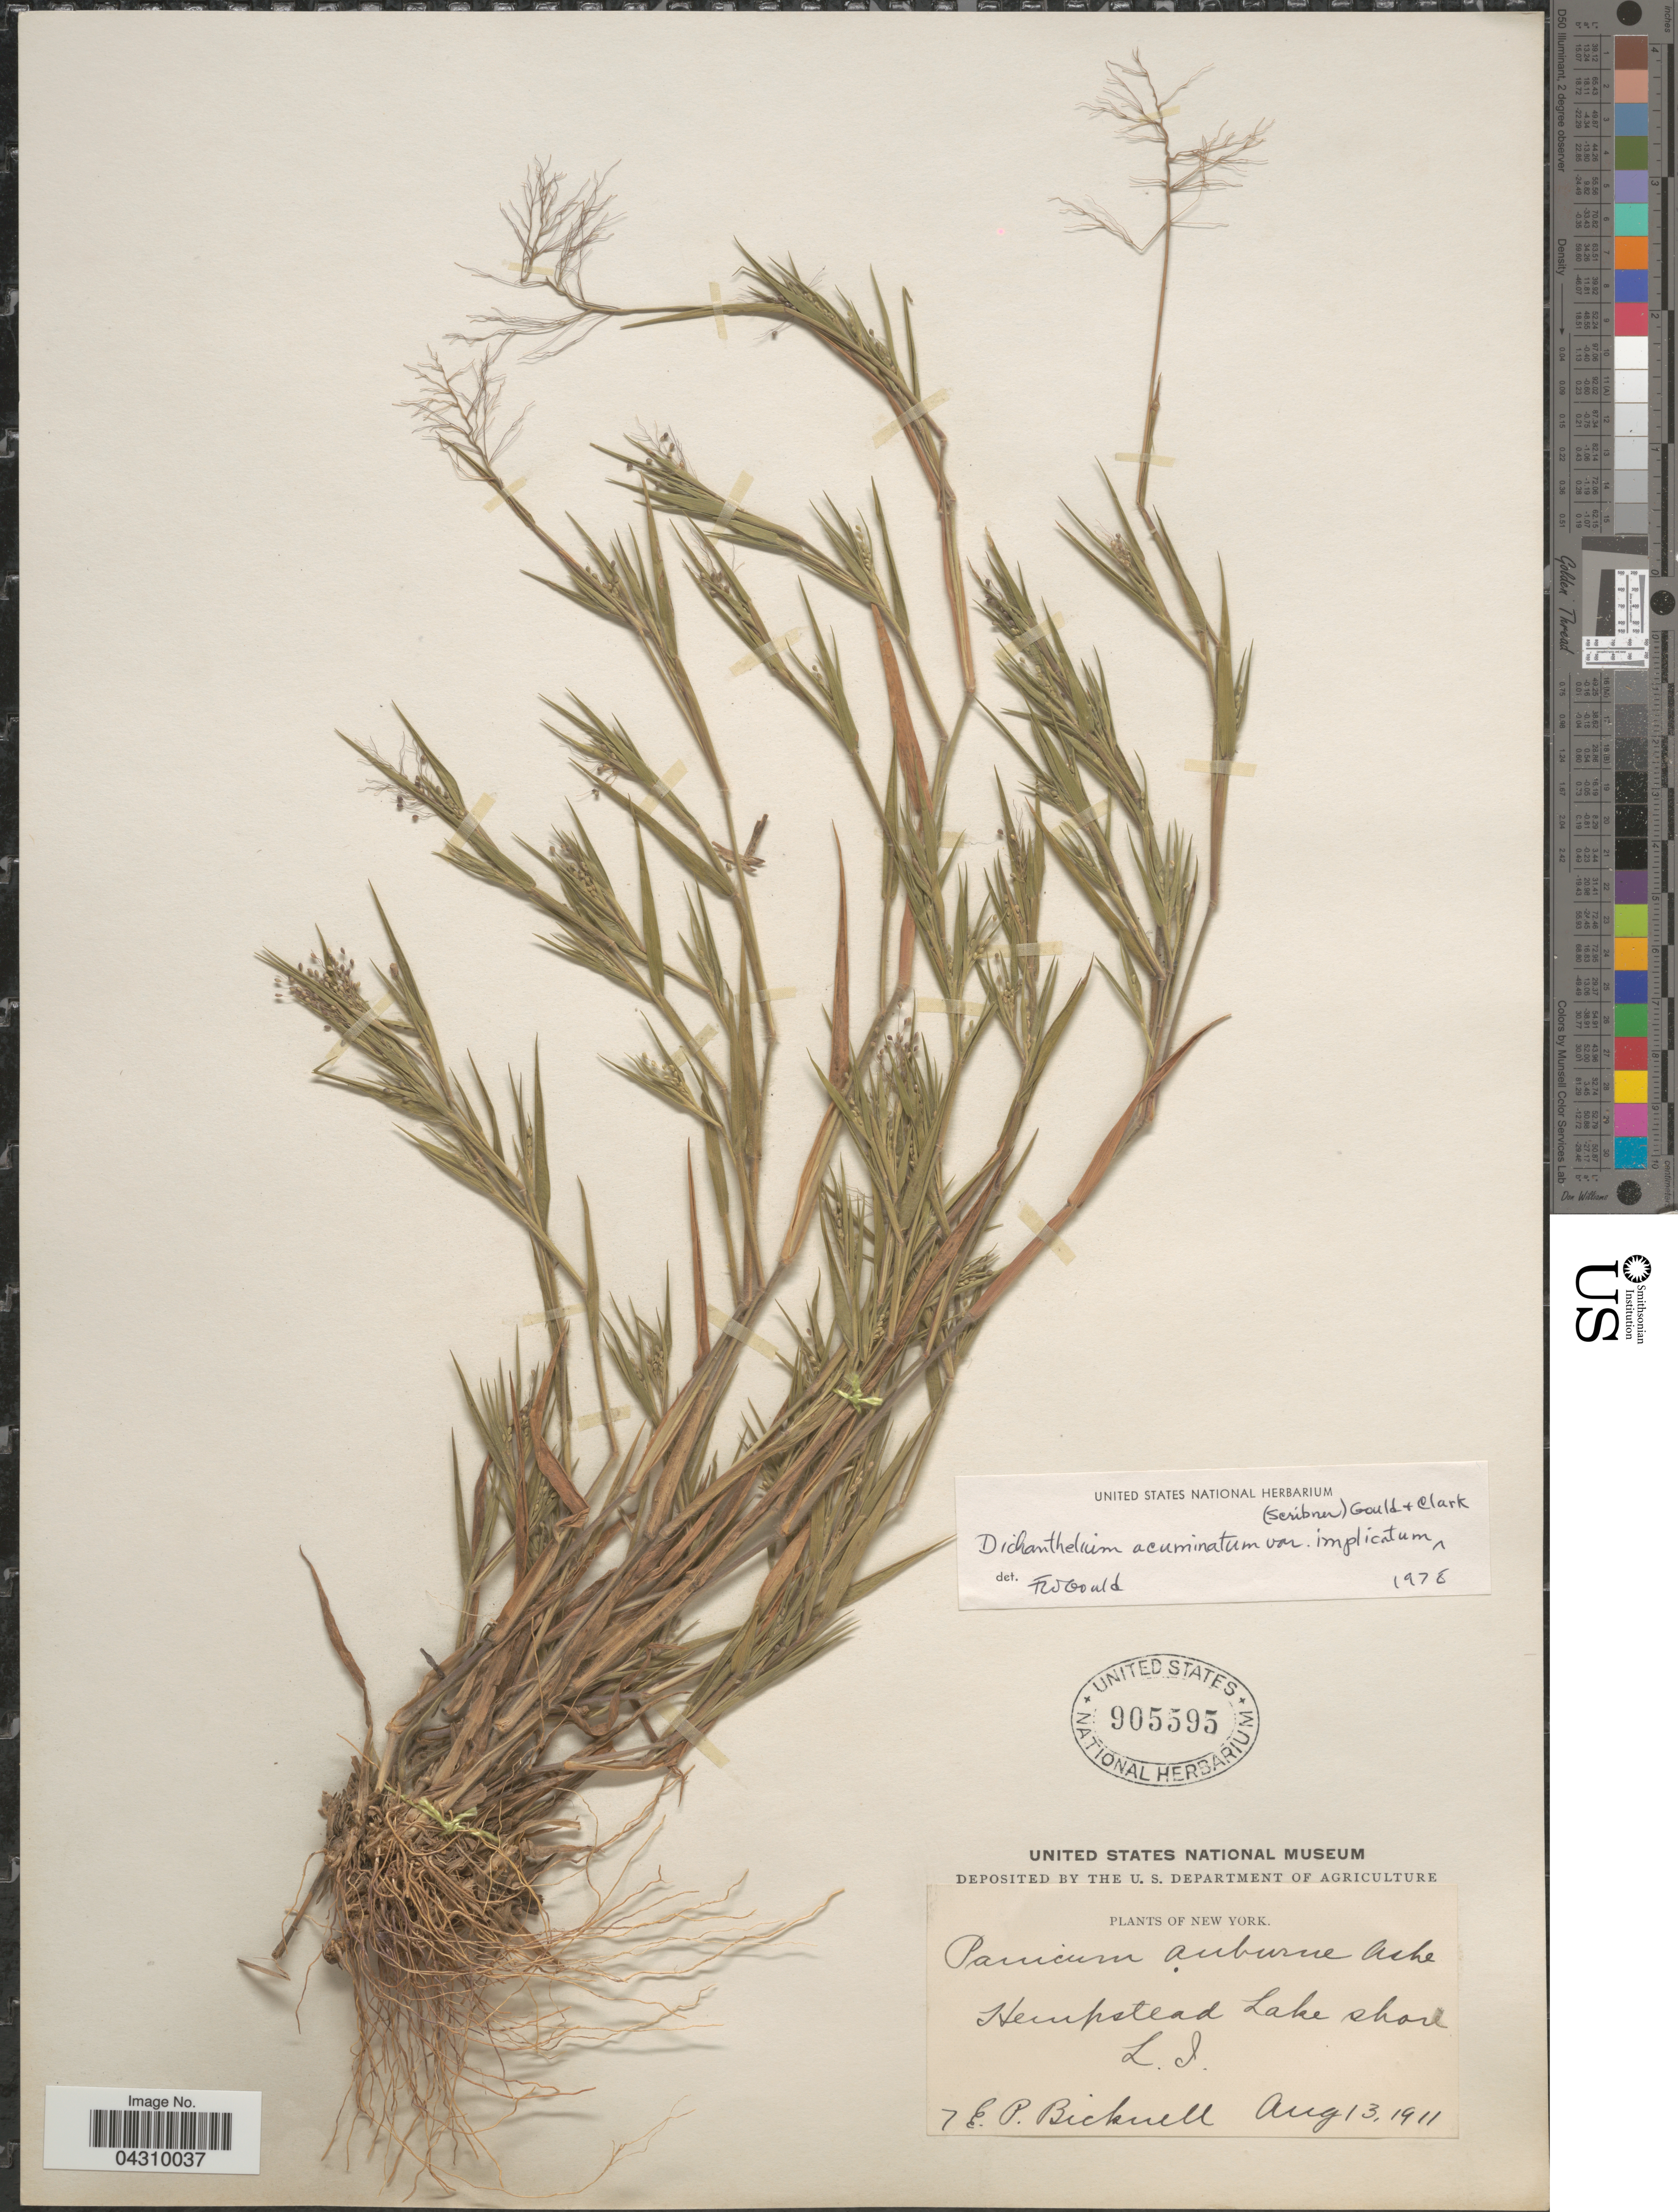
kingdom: Plantae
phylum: Tracheophyta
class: Liliopsida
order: Poales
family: Poaceae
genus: Dichanthelium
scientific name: Dichanthelium acuminatum var. acuminatum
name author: (Sw.) Gould & C.A. Clark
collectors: E. P. Bicknell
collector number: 7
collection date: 1911-08-13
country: United States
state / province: New York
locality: Hempstead Lake shore L. I.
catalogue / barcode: US 905595